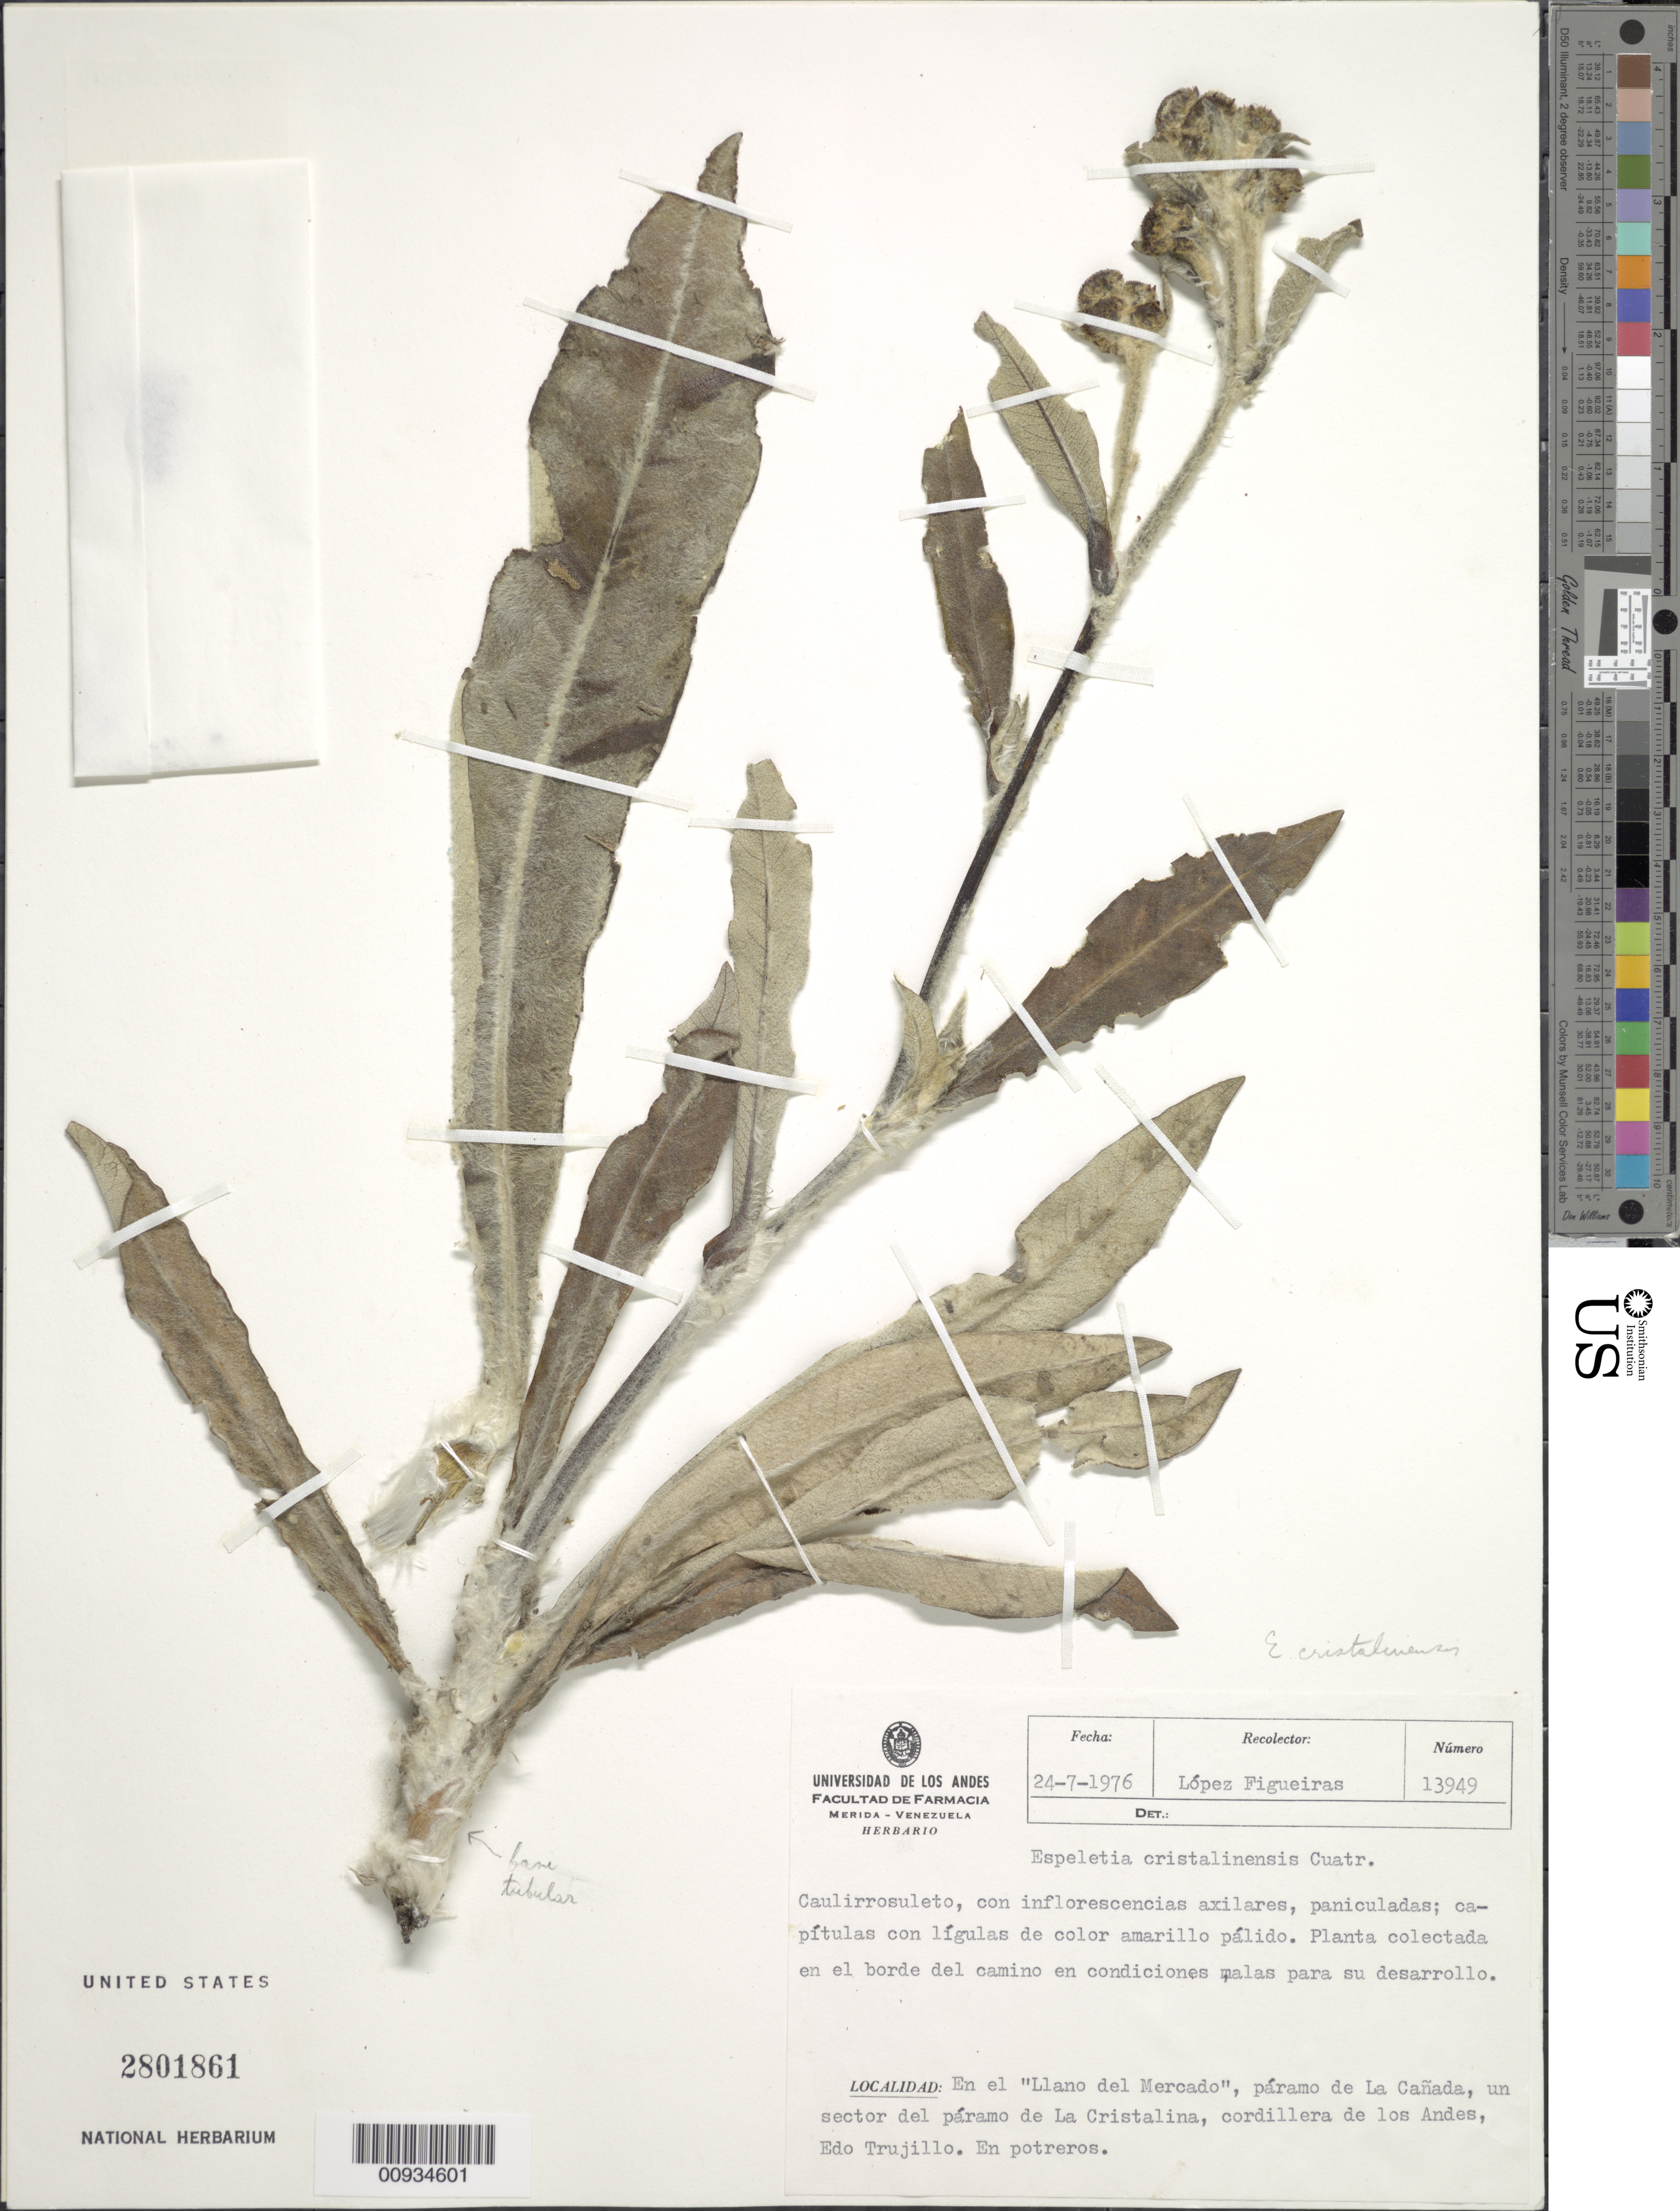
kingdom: Plantae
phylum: Tracheophyta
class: Magnoliopsida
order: Asterales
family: Asteraceae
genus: Espeletiopsis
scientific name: Espeletiopsis cristalinensis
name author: (Cuatrec.) Cuatrec.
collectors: M. López Figueiras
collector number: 13949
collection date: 1976-07-24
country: Venezuela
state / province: Trujillo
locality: En el "Llano del Mercado", paramo de La Cañada, un sector del paramo de La Cristalina, Cordillera de los Andes, Edo. Trujillo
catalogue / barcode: US 2801861